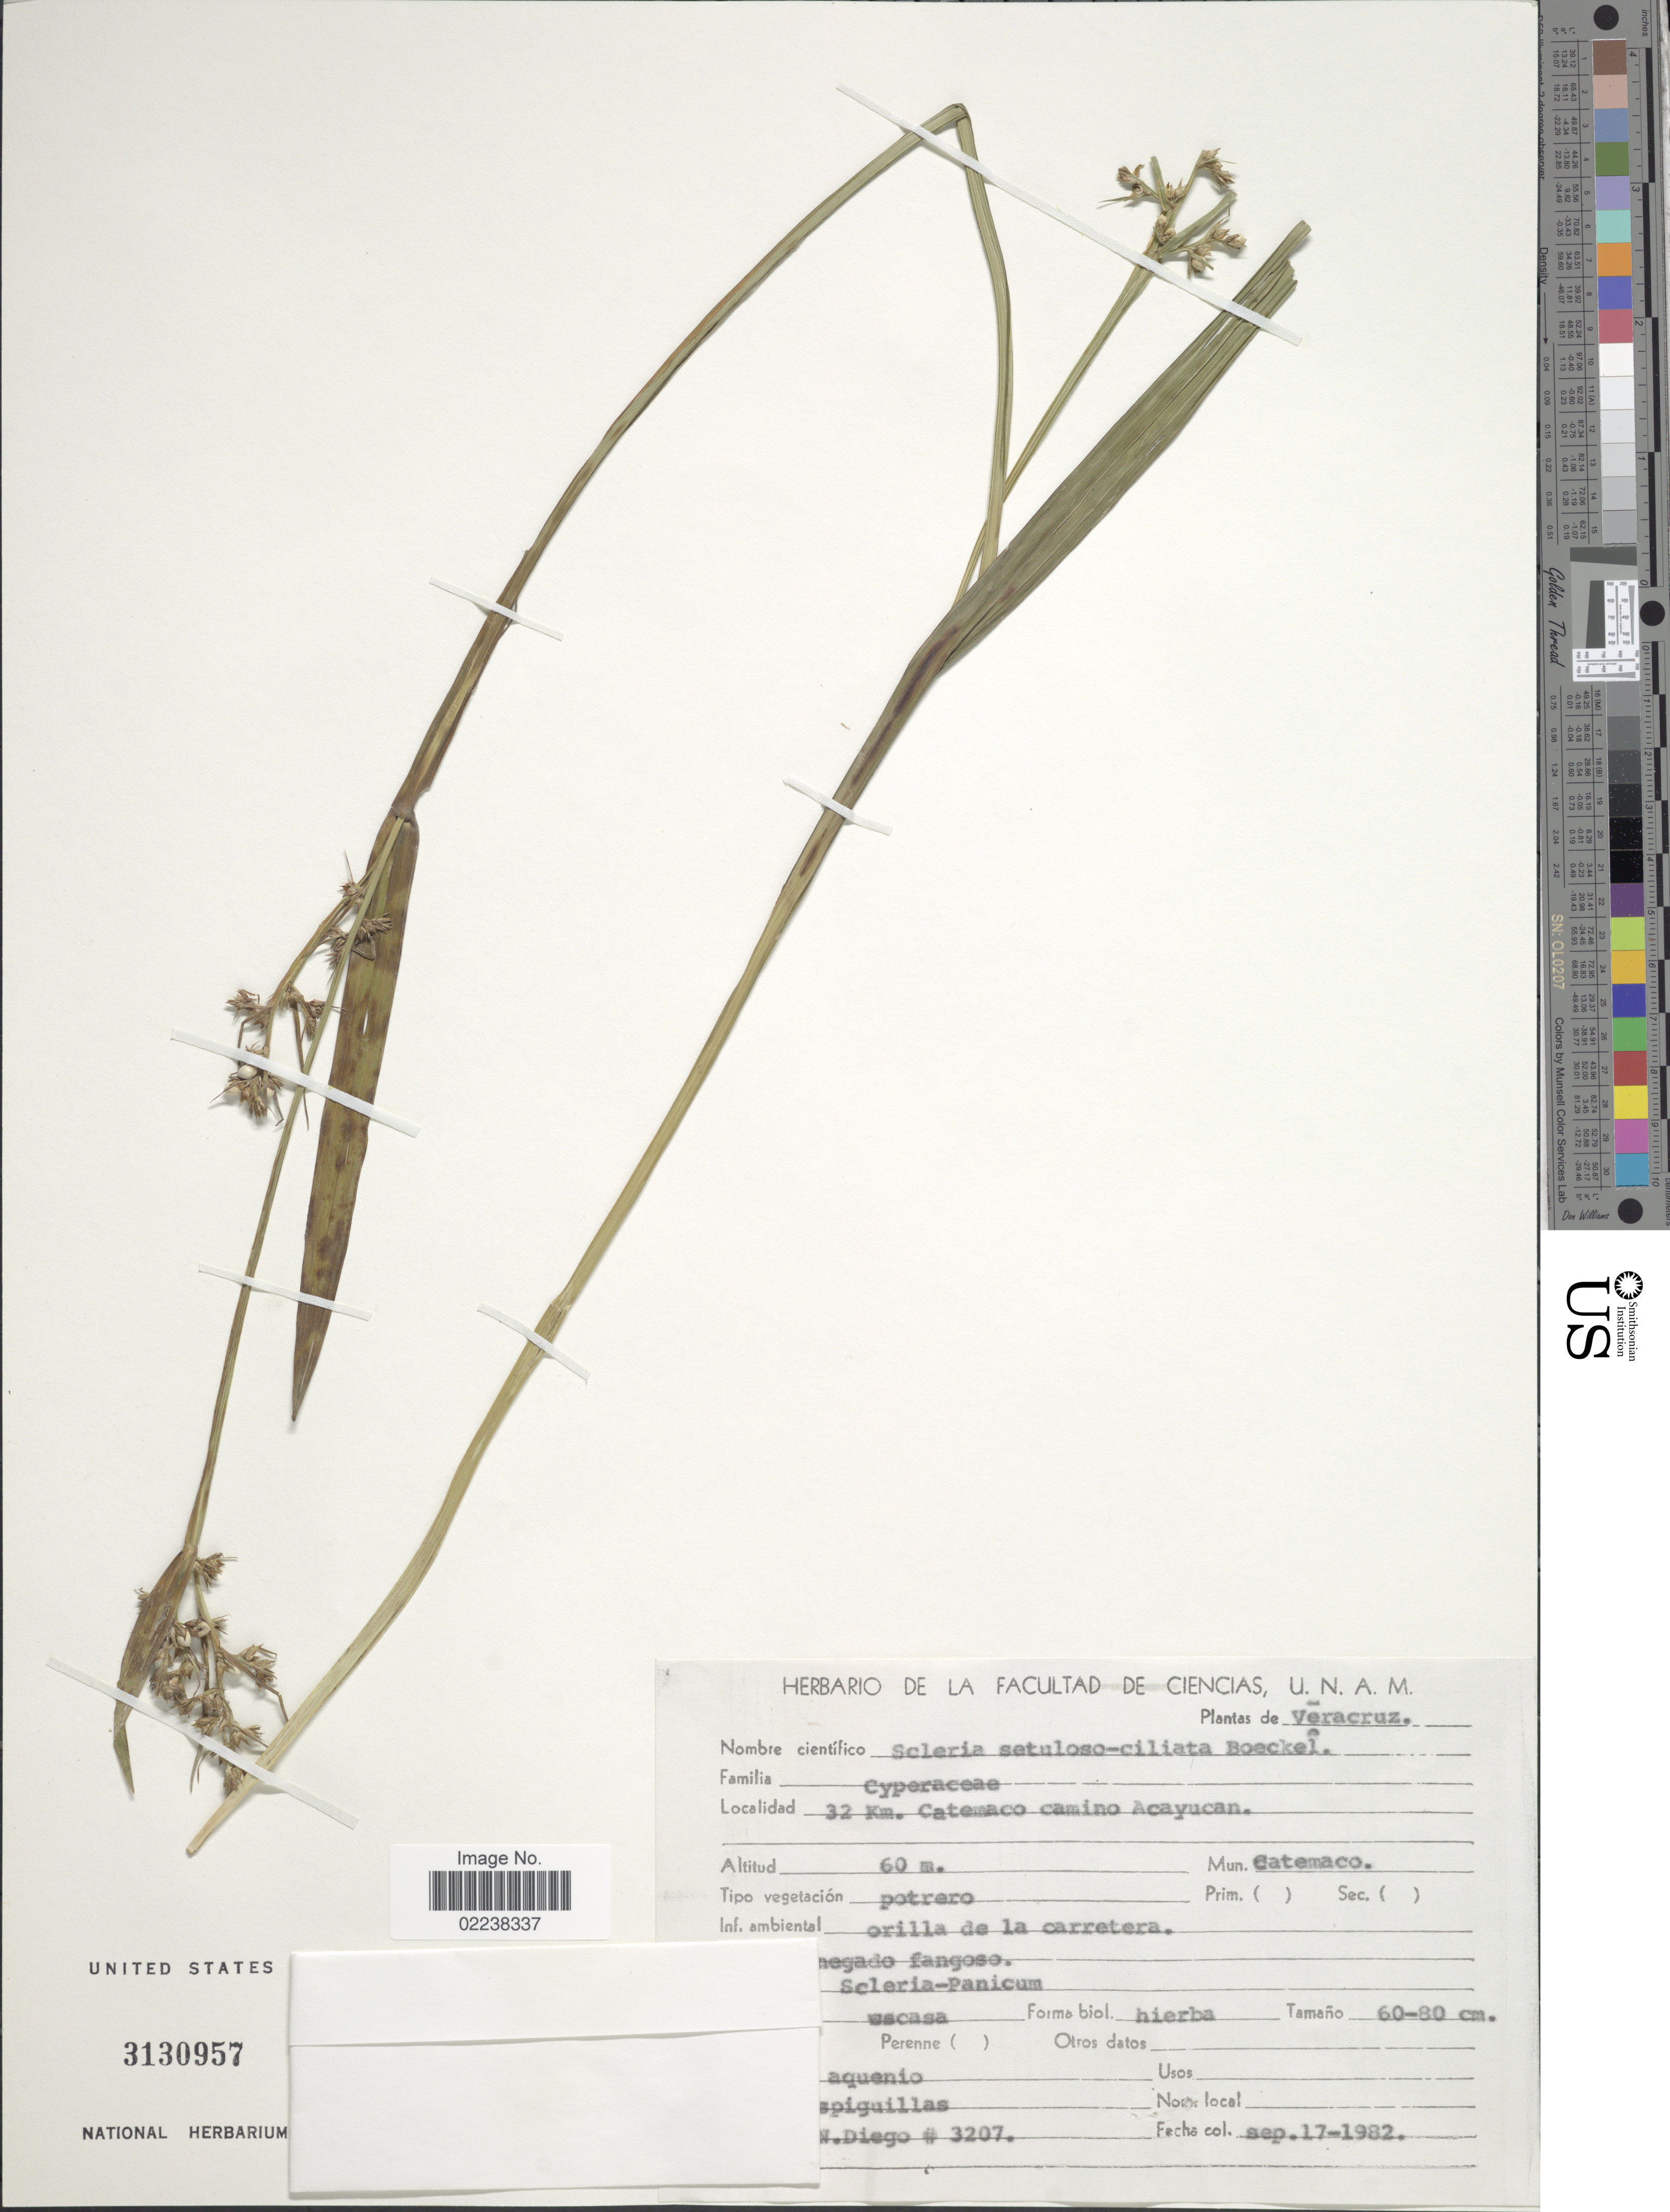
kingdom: Plantae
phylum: Tracheophyta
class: Liliopsida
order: Poales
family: Cyperaceae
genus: Scleria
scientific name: Scleria setulosociliata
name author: Boeckeler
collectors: N. Diego Pérez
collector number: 3207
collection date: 1982-09-19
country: Mexico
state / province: Veracruz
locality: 32 km. Catemaco camino Acayucan, Mun. Catemaco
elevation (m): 60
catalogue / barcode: US 3130957